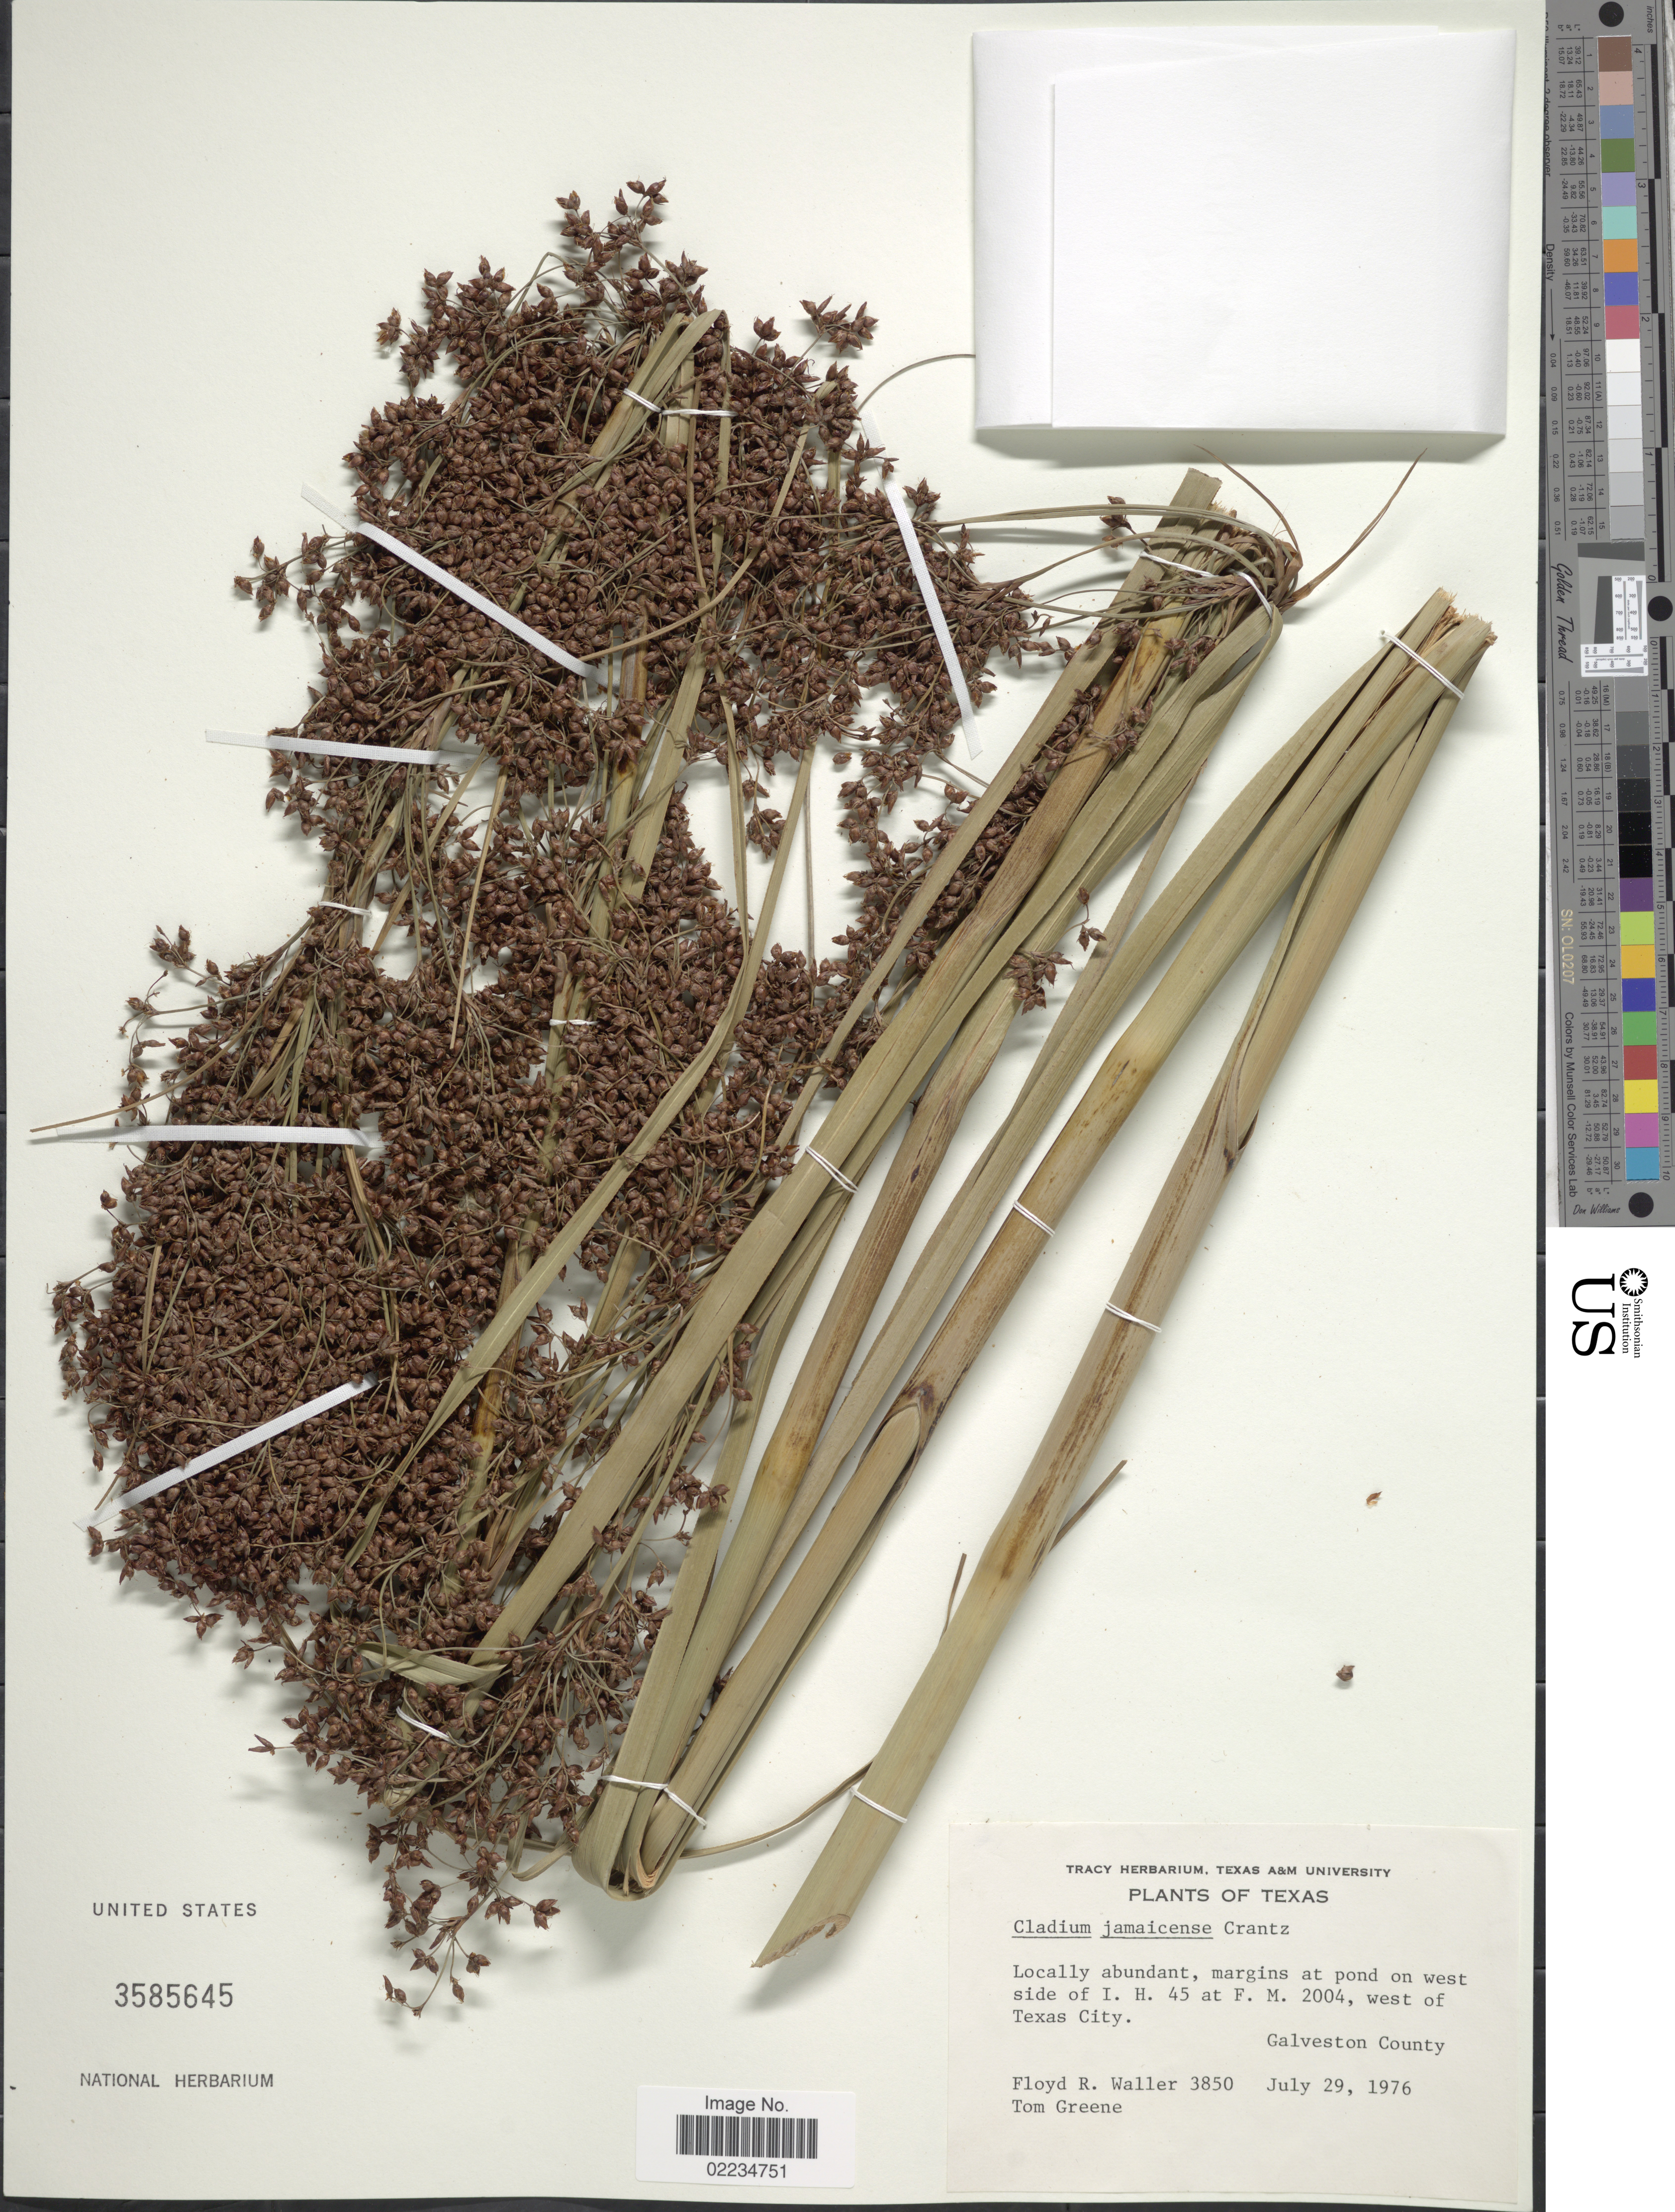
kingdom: Plantae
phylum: Tracheophyta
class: Liliopsida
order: Poales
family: Cyperaceae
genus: Cladium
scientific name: Cladium jamaicense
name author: Crantz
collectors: F. R. Waller & T. Greene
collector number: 3850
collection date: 1976-07-29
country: United States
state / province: Texas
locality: Margins at pond on west side of I.H. 45 at F.M. 2004, west of Texas City, Galveston County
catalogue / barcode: US 3585645